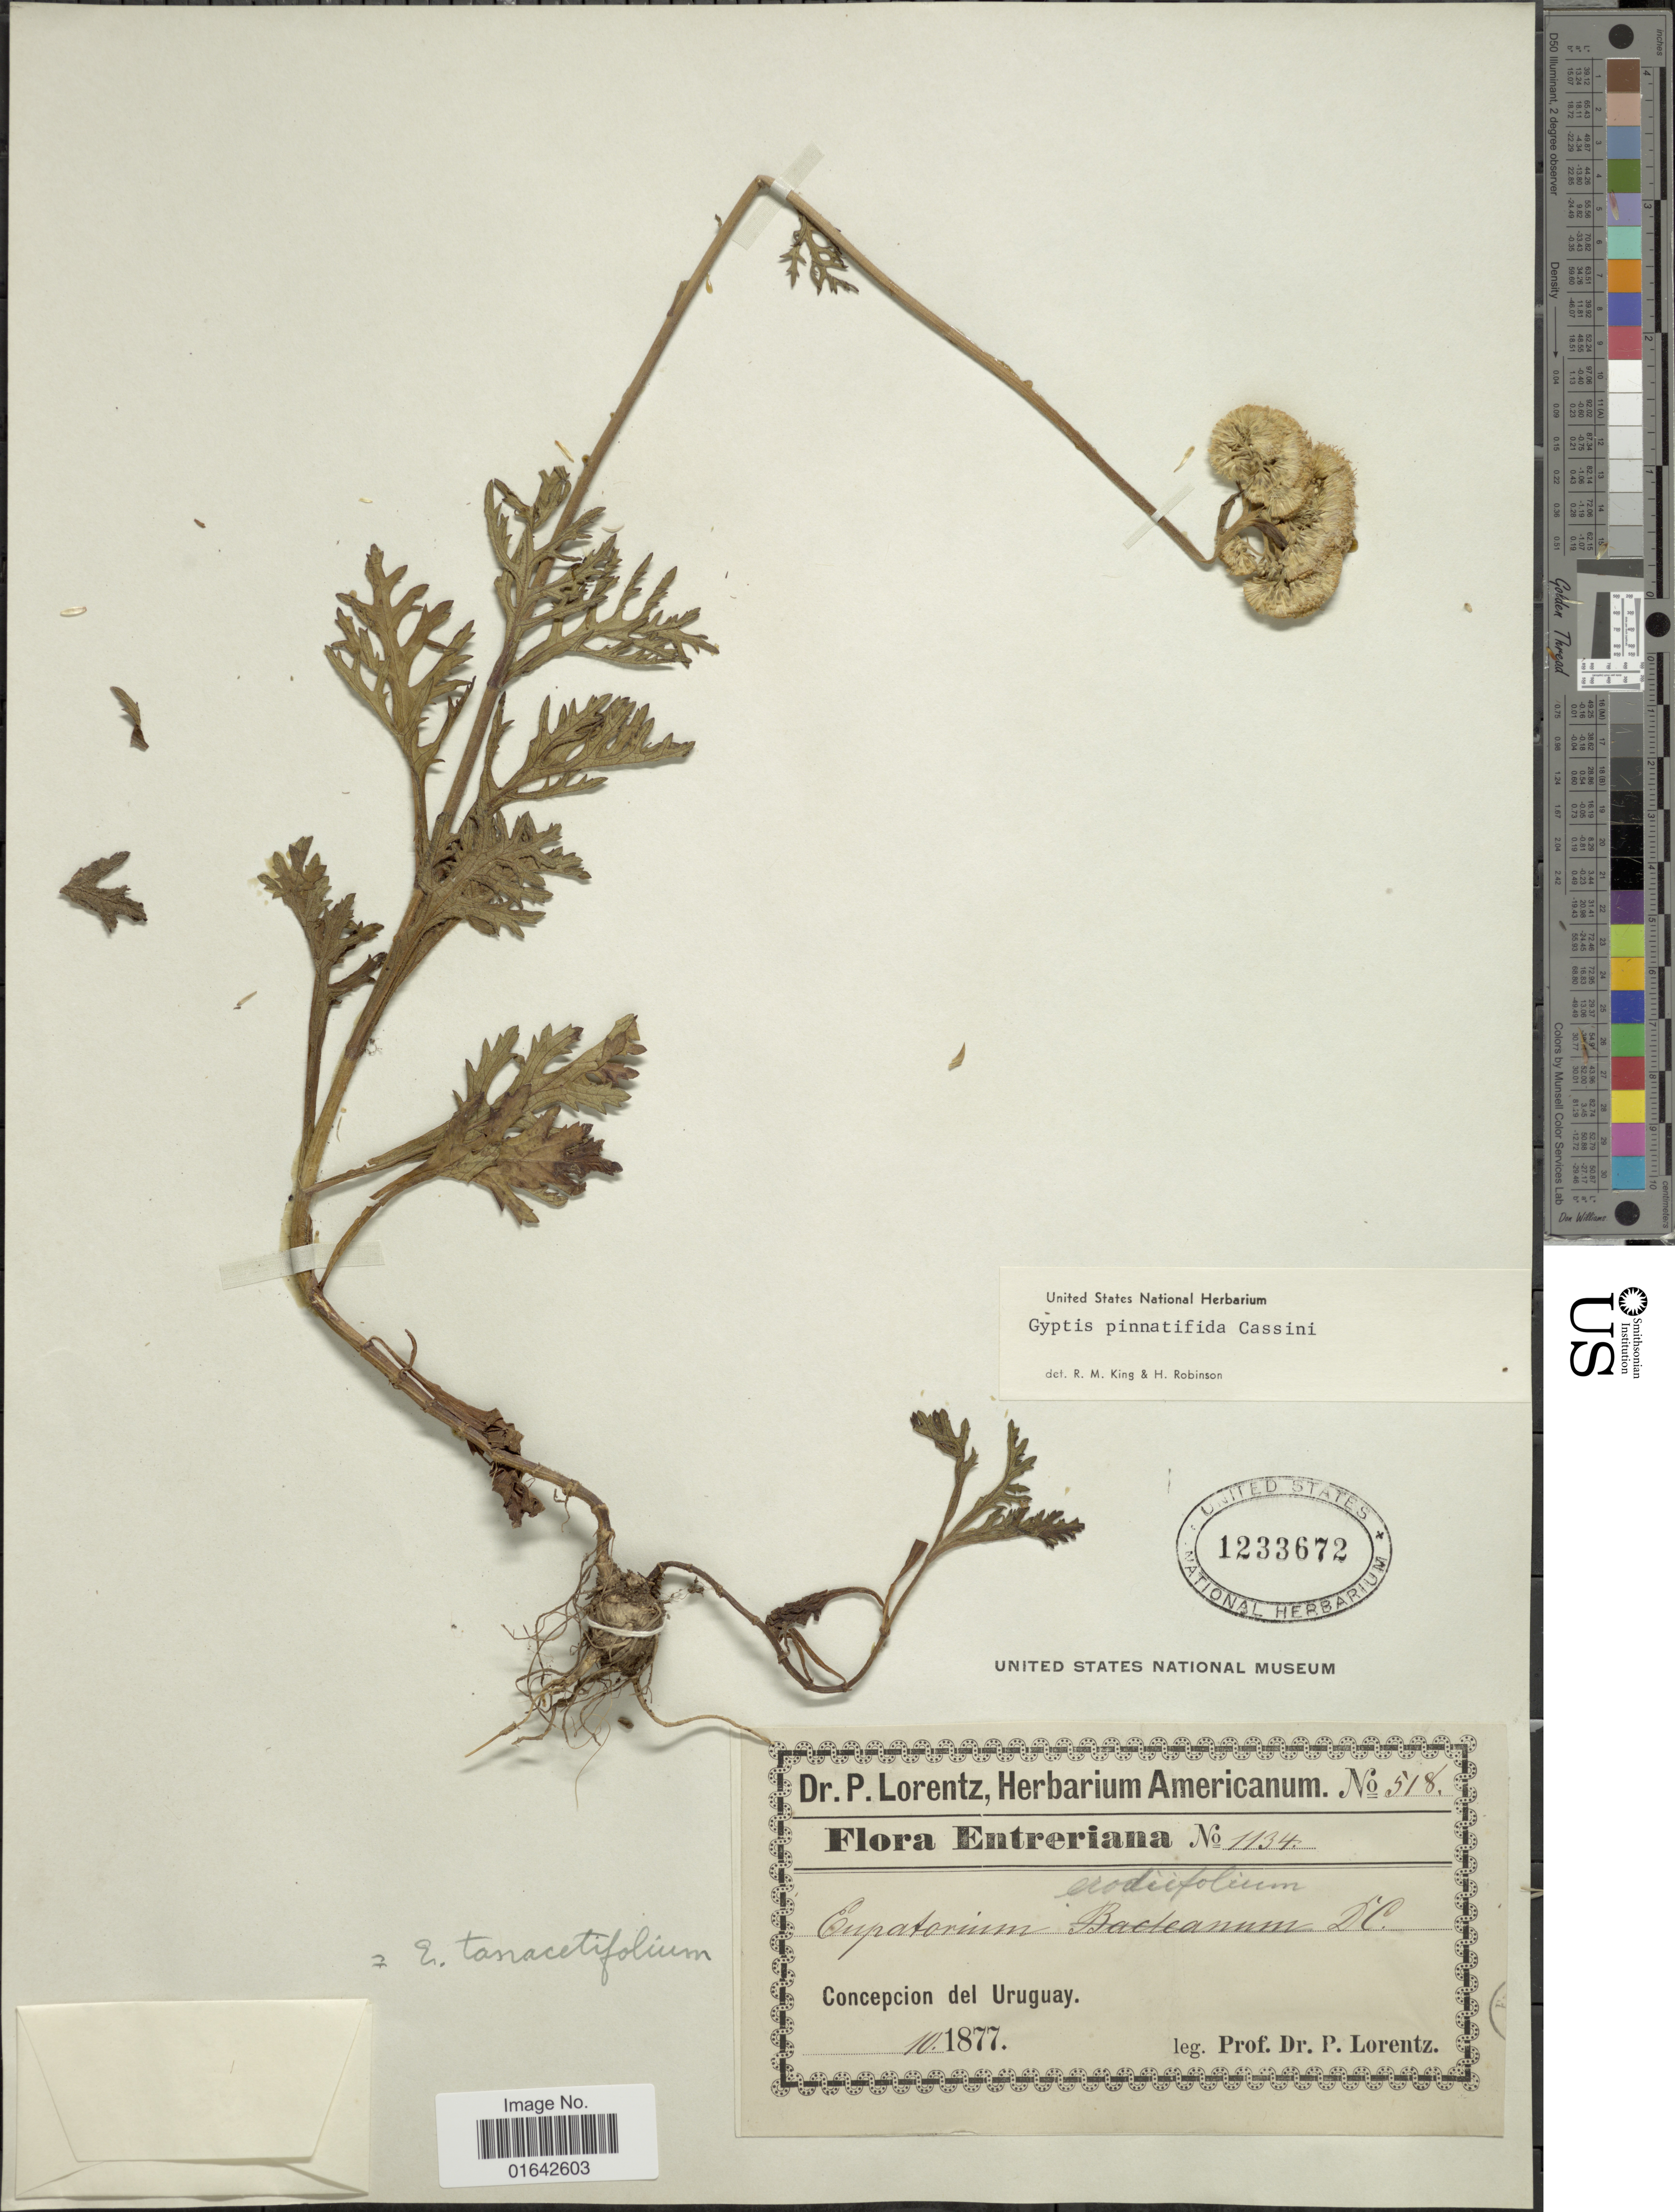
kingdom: Plantae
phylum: Tracheophyta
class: Magnoliopsida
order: Asterales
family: Asteraceae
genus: Gyptis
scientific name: Gyptis pinnatifida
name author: Cass.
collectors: P. G. Lorentz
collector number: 1134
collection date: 1877-10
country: Uruguay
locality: Concepcion del Uruguay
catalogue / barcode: US 1233672